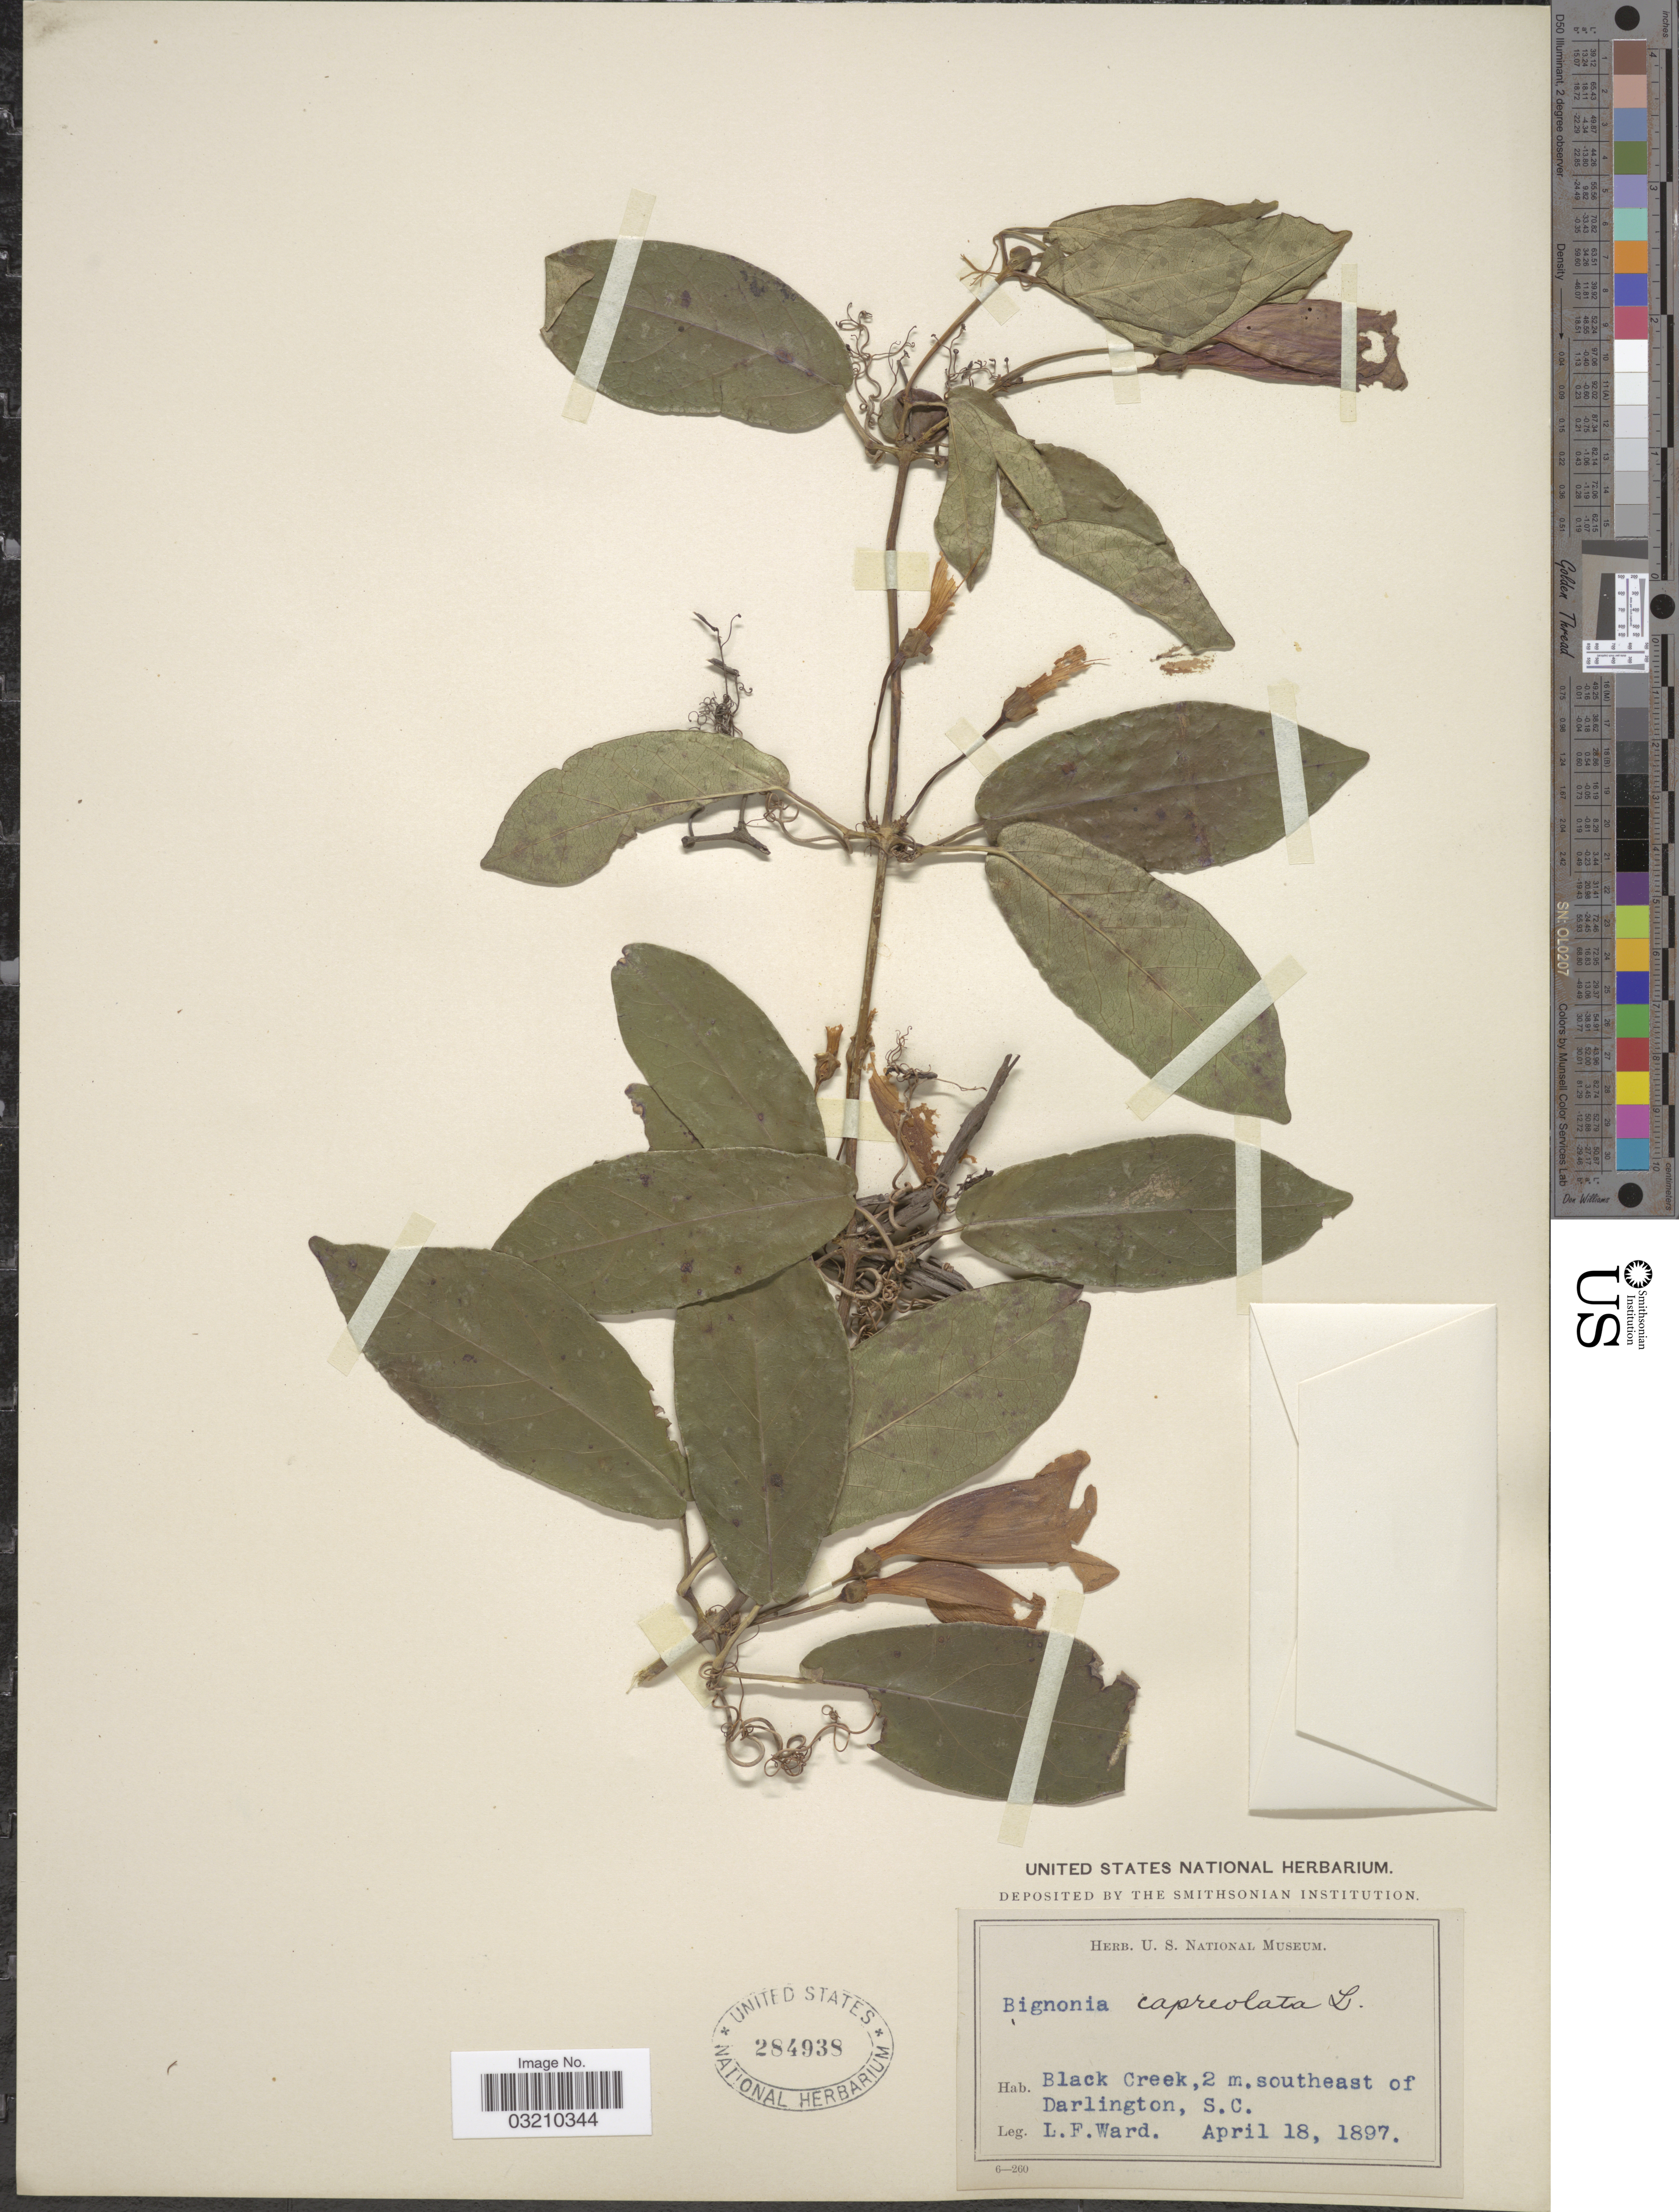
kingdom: Plantae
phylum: Tracheophyta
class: Magnoliopsida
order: Lamiales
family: Bignoniaceae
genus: Bignonia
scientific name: Bignonia capreolata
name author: L.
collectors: L. Ward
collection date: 1897-04-18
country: United States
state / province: South Carolina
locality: Black Creek, 2 m. southeast of Darlington.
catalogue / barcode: US 284938